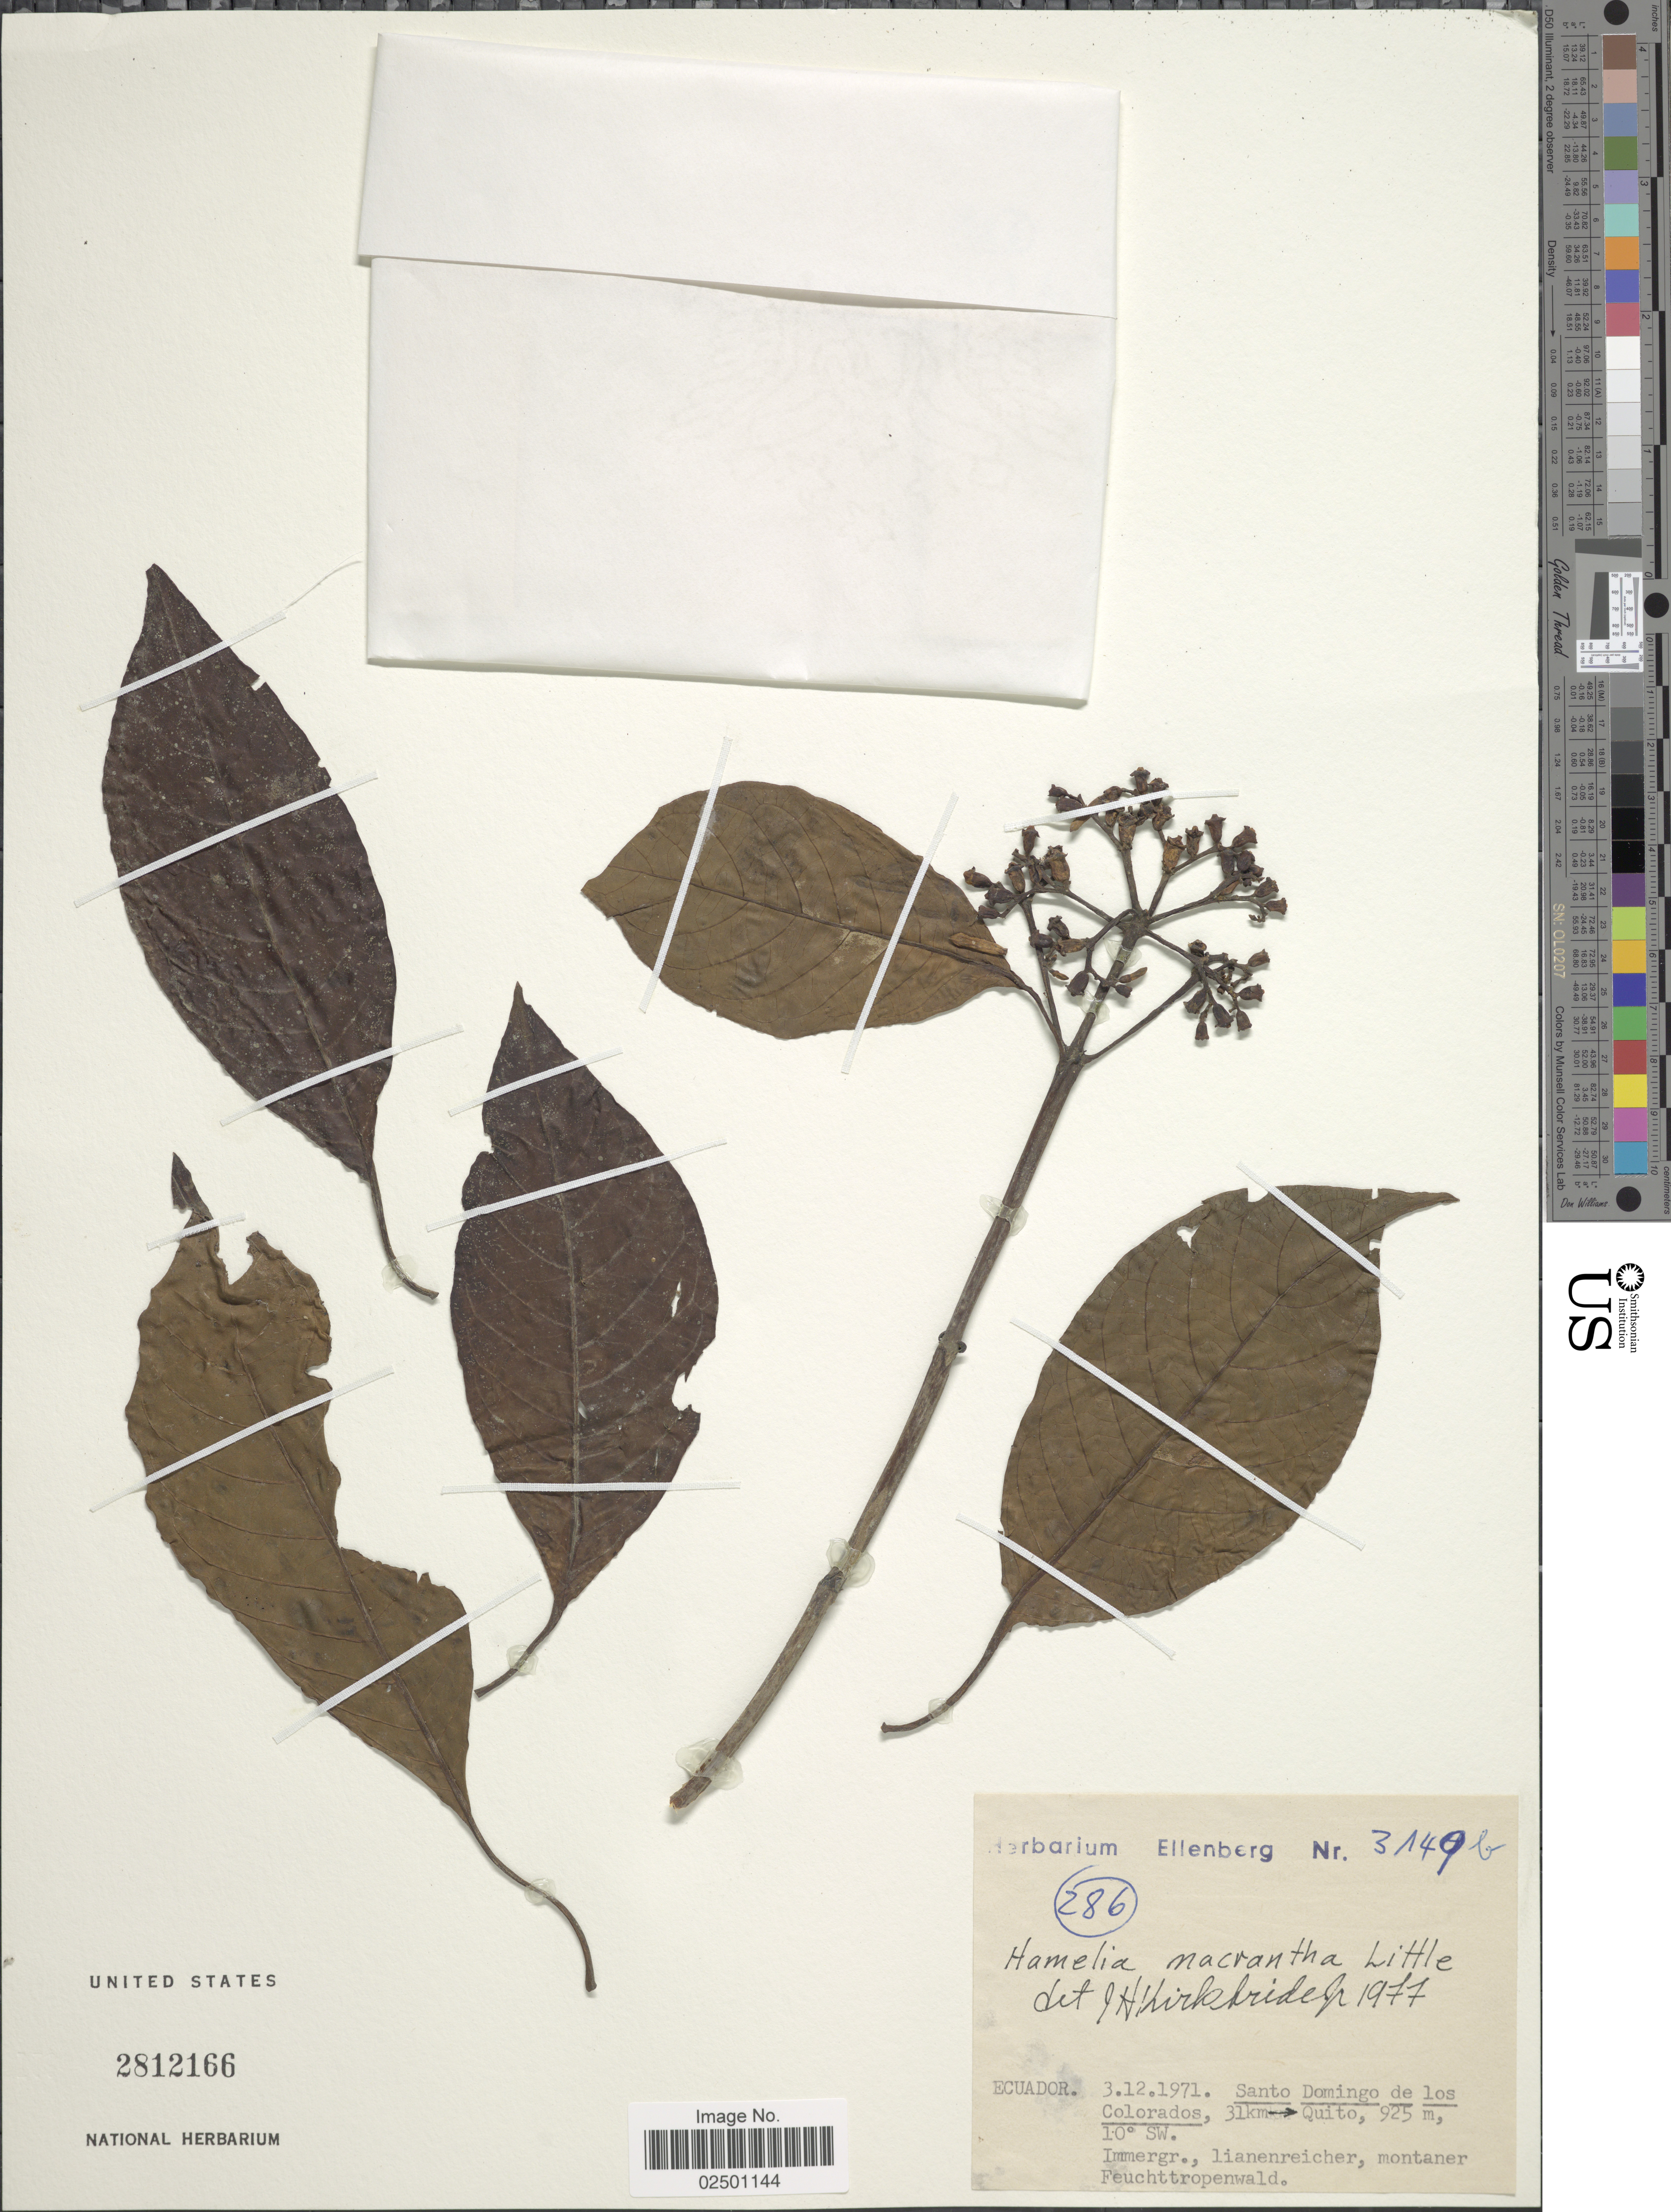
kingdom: Plantae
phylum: Tracheophyta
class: Magnoliopsida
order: Gentianales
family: Rubiaceae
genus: Hamelia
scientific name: Hamelia macrantha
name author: Little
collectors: Ex herb. Ellenberg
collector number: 3149b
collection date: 1971-12-03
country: Ecuador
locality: Santo Domingo de los Colorados, 31 km, Quito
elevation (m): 925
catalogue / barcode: US 2812166